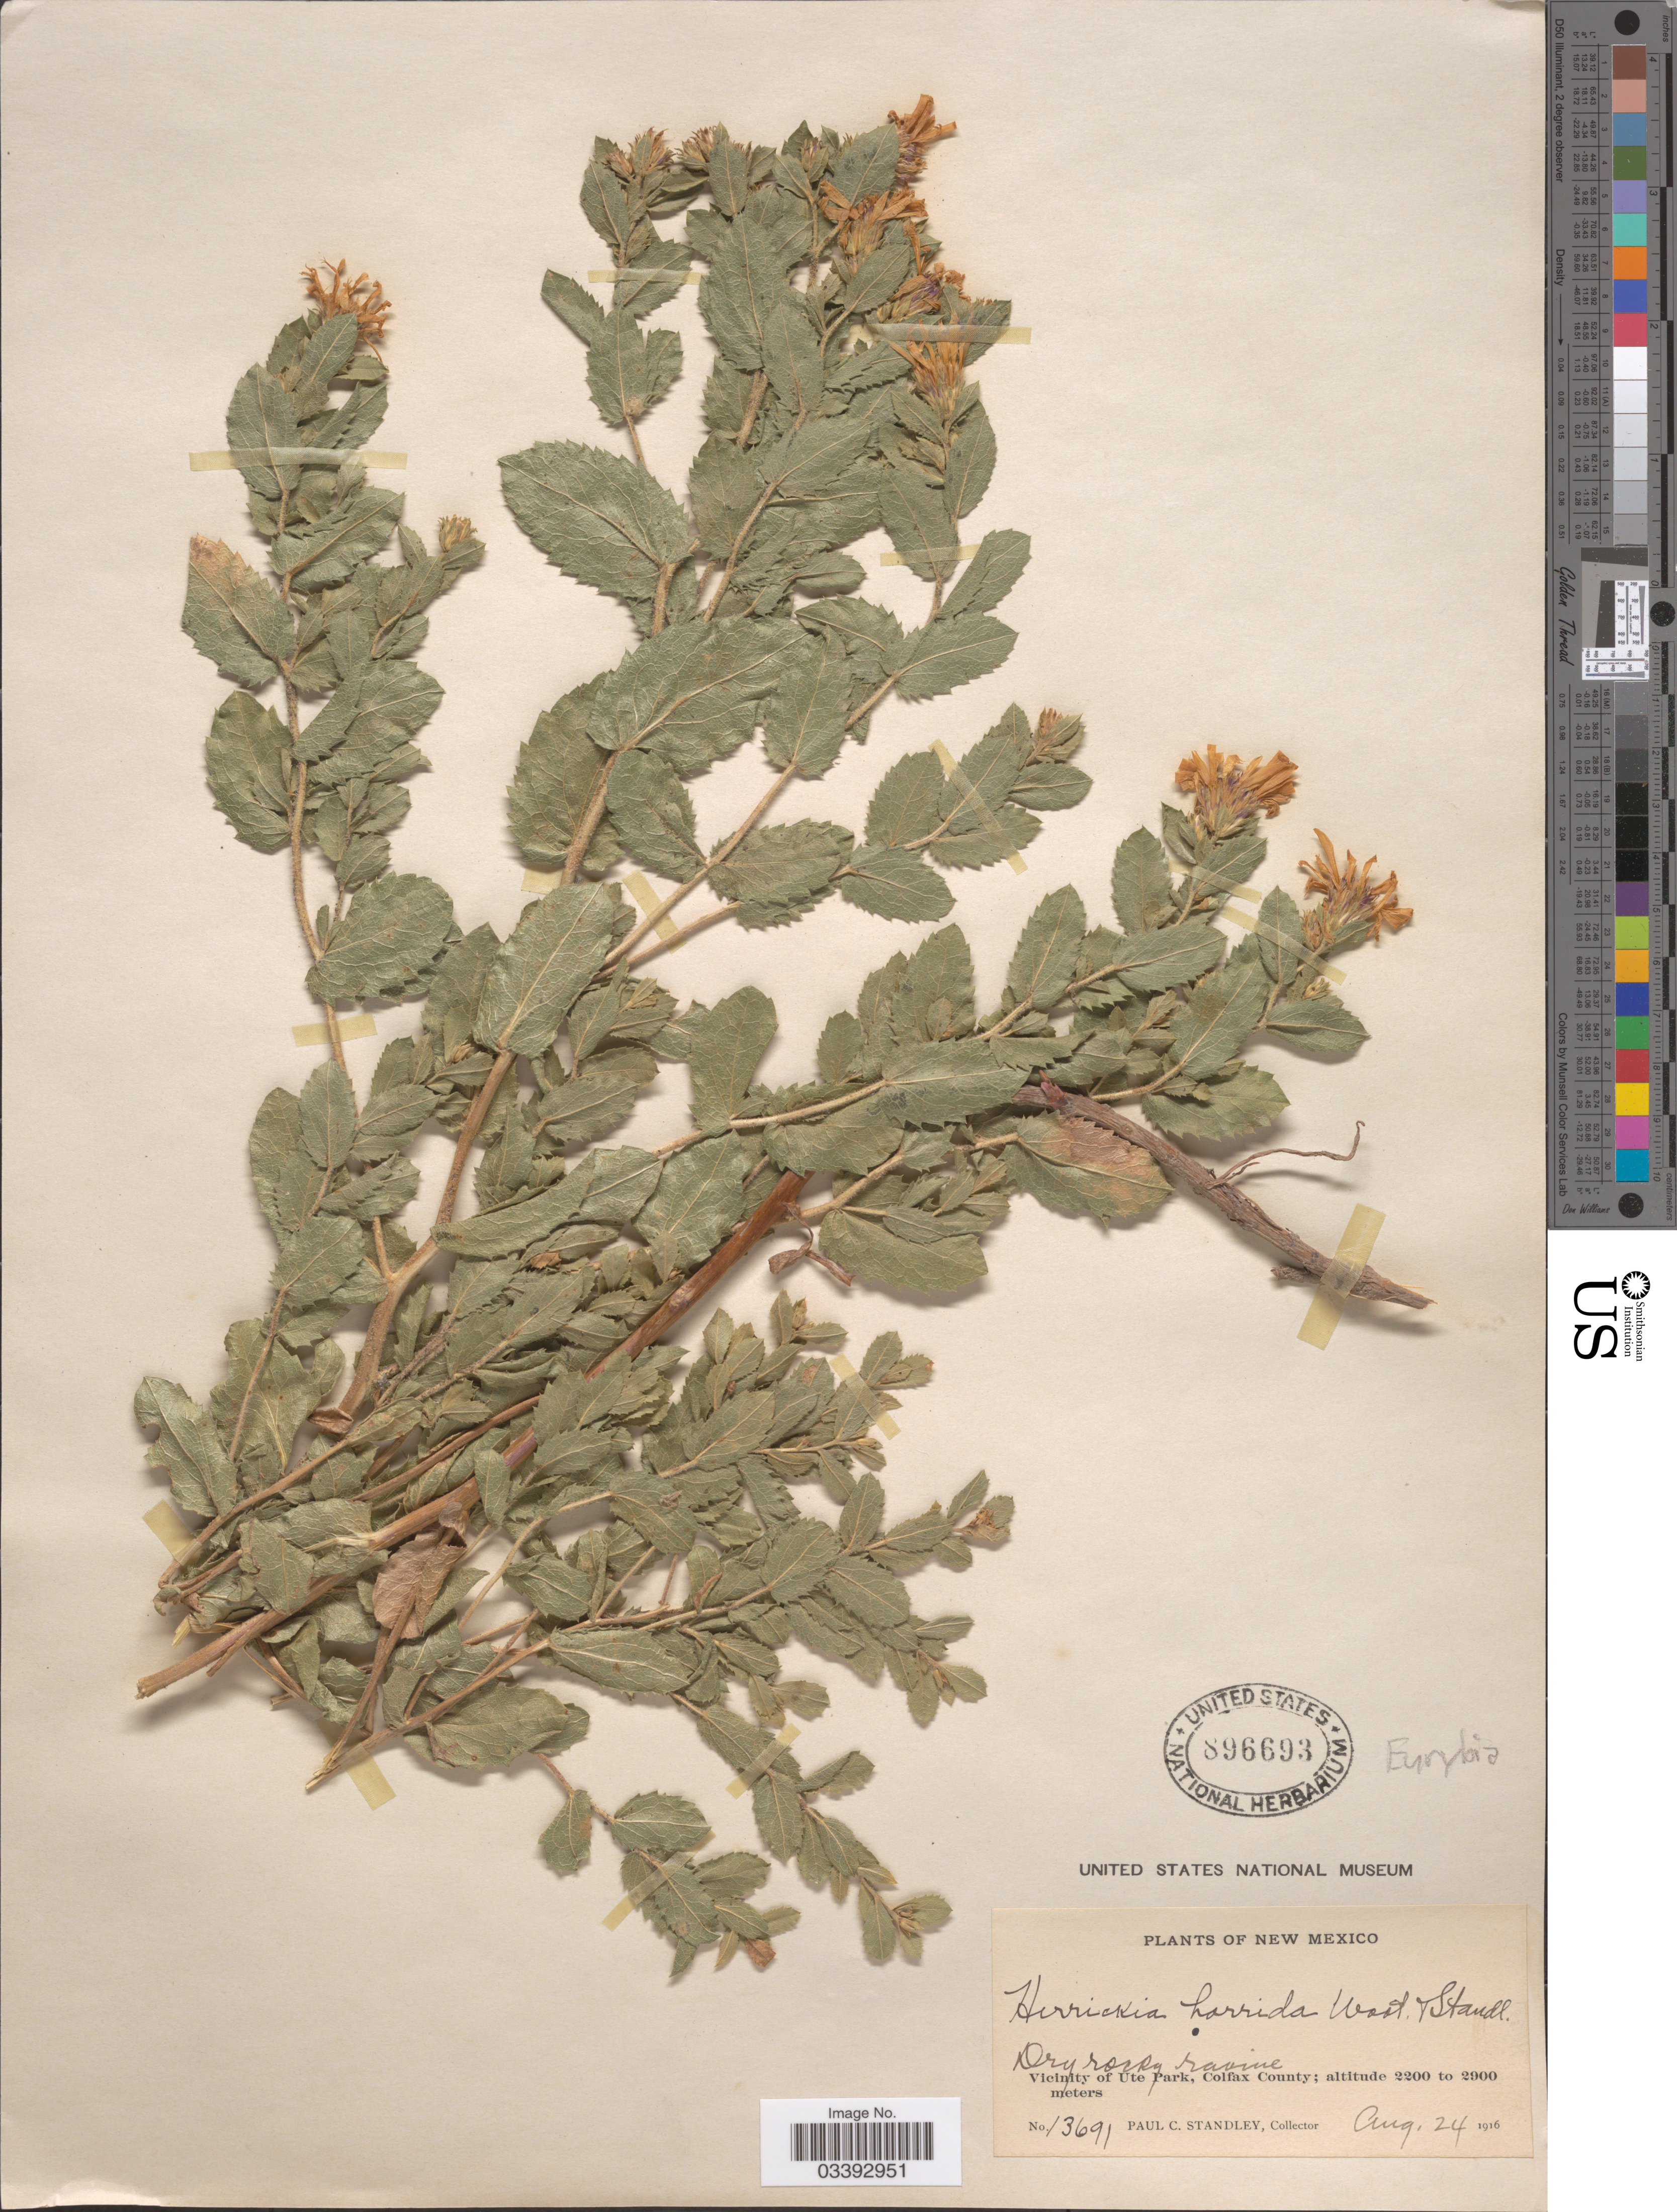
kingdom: Plantae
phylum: Tracheophyta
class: Magnoliopsida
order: Asterales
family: Asteraceae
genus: Eurybia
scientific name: Eurybia horrida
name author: (Wooton & Standl.) G.L. Nesom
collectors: P. C. Standley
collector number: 13691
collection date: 1916-08-24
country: United States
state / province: New Mexico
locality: Vicinity of Ute Park, Colfax County.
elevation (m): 2200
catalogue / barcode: US 896693